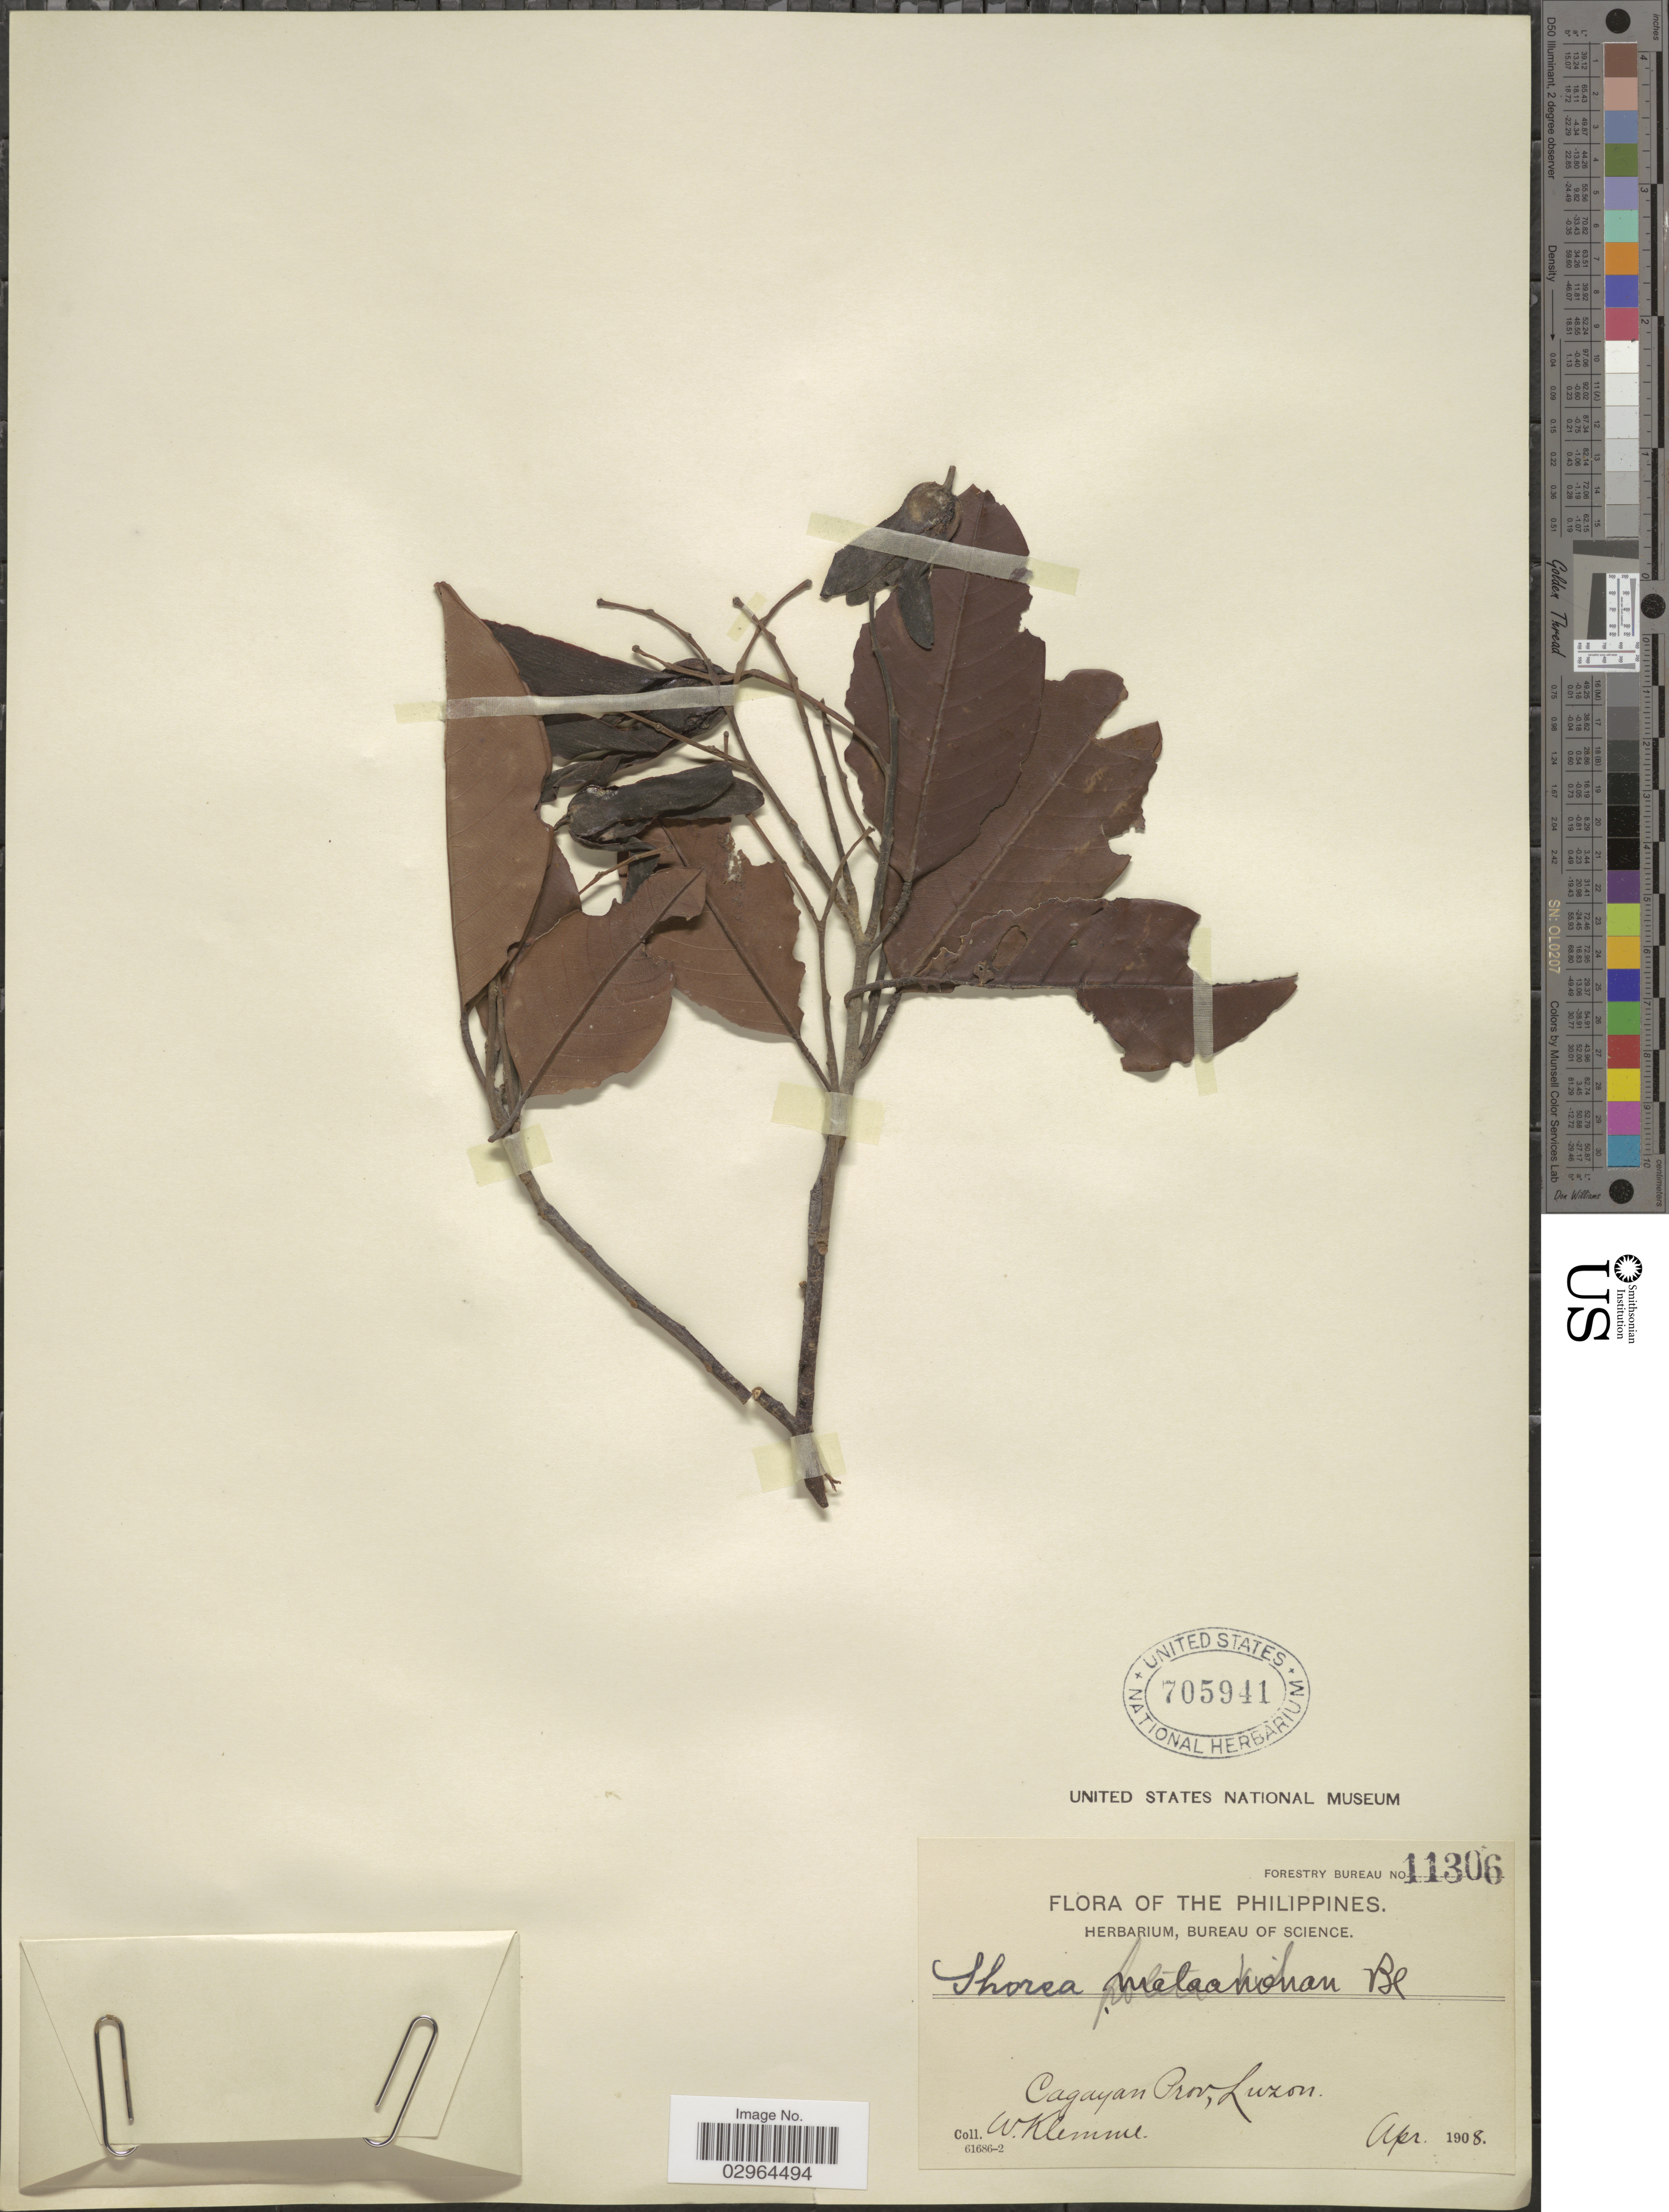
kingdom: Plantae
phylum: Tracheophyta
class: Magnoliopsida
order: Malvales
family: Dipterocarpaceae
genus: Anthoshorea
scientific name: Anthoshorea polita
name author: (S. Vidal) P.S. Ashton & J. Heck.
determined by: Strong, Mark T., (BOT), Smithsonian Institution - National Museum of Natural History (UNITED STATES)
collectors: W. Klemme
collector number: Forestry Bureau 11306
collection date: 1908-04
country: Philippines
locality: Cagayan Prov., Luzon.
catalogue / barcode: US 705941